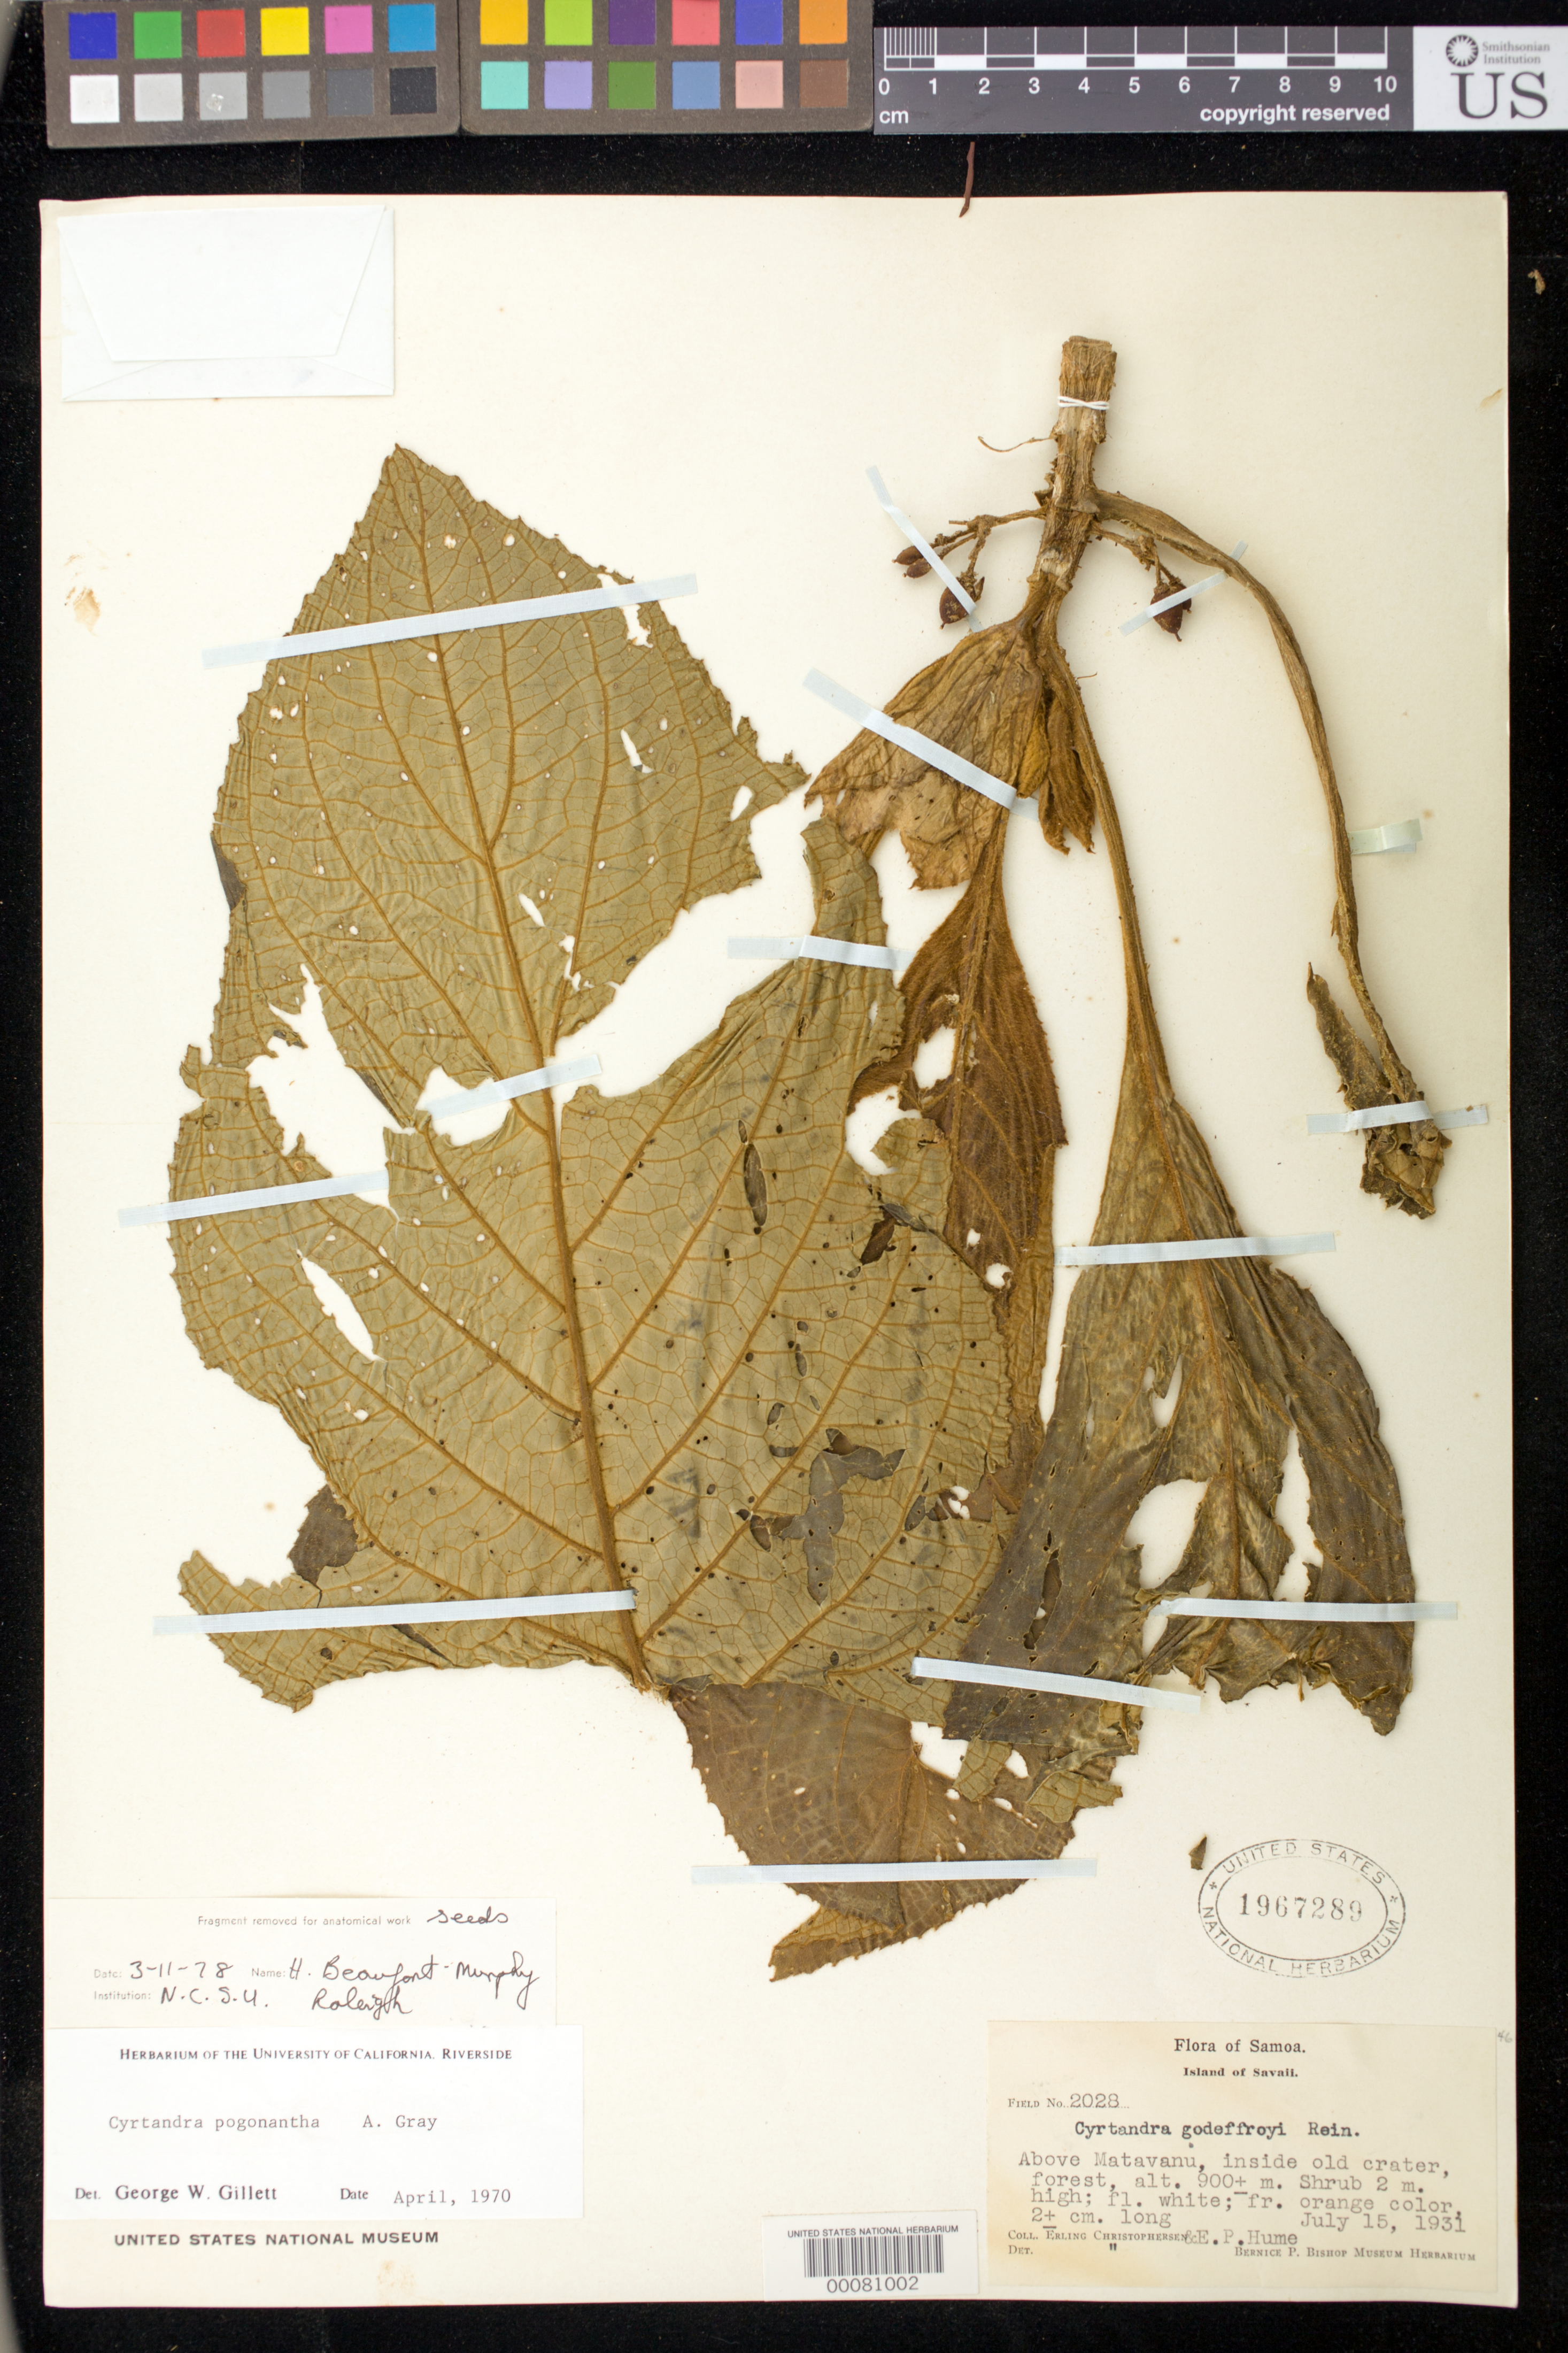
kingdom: Plantae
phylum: Tracheophyta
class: Magnoliopsida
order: Lamiales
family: Gesneriaceae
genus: Cyrtandra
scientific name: Cyrtandra pogonantha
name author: A. Gray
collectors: E. Christophersen & E. P. Hume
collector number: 2028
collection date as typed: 15 Jul 1931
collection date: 1931-07-15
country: Samoa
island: Savai'i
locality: Savaii, Above matavanu, inside old crater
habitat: Forest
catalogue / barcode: US 1967289